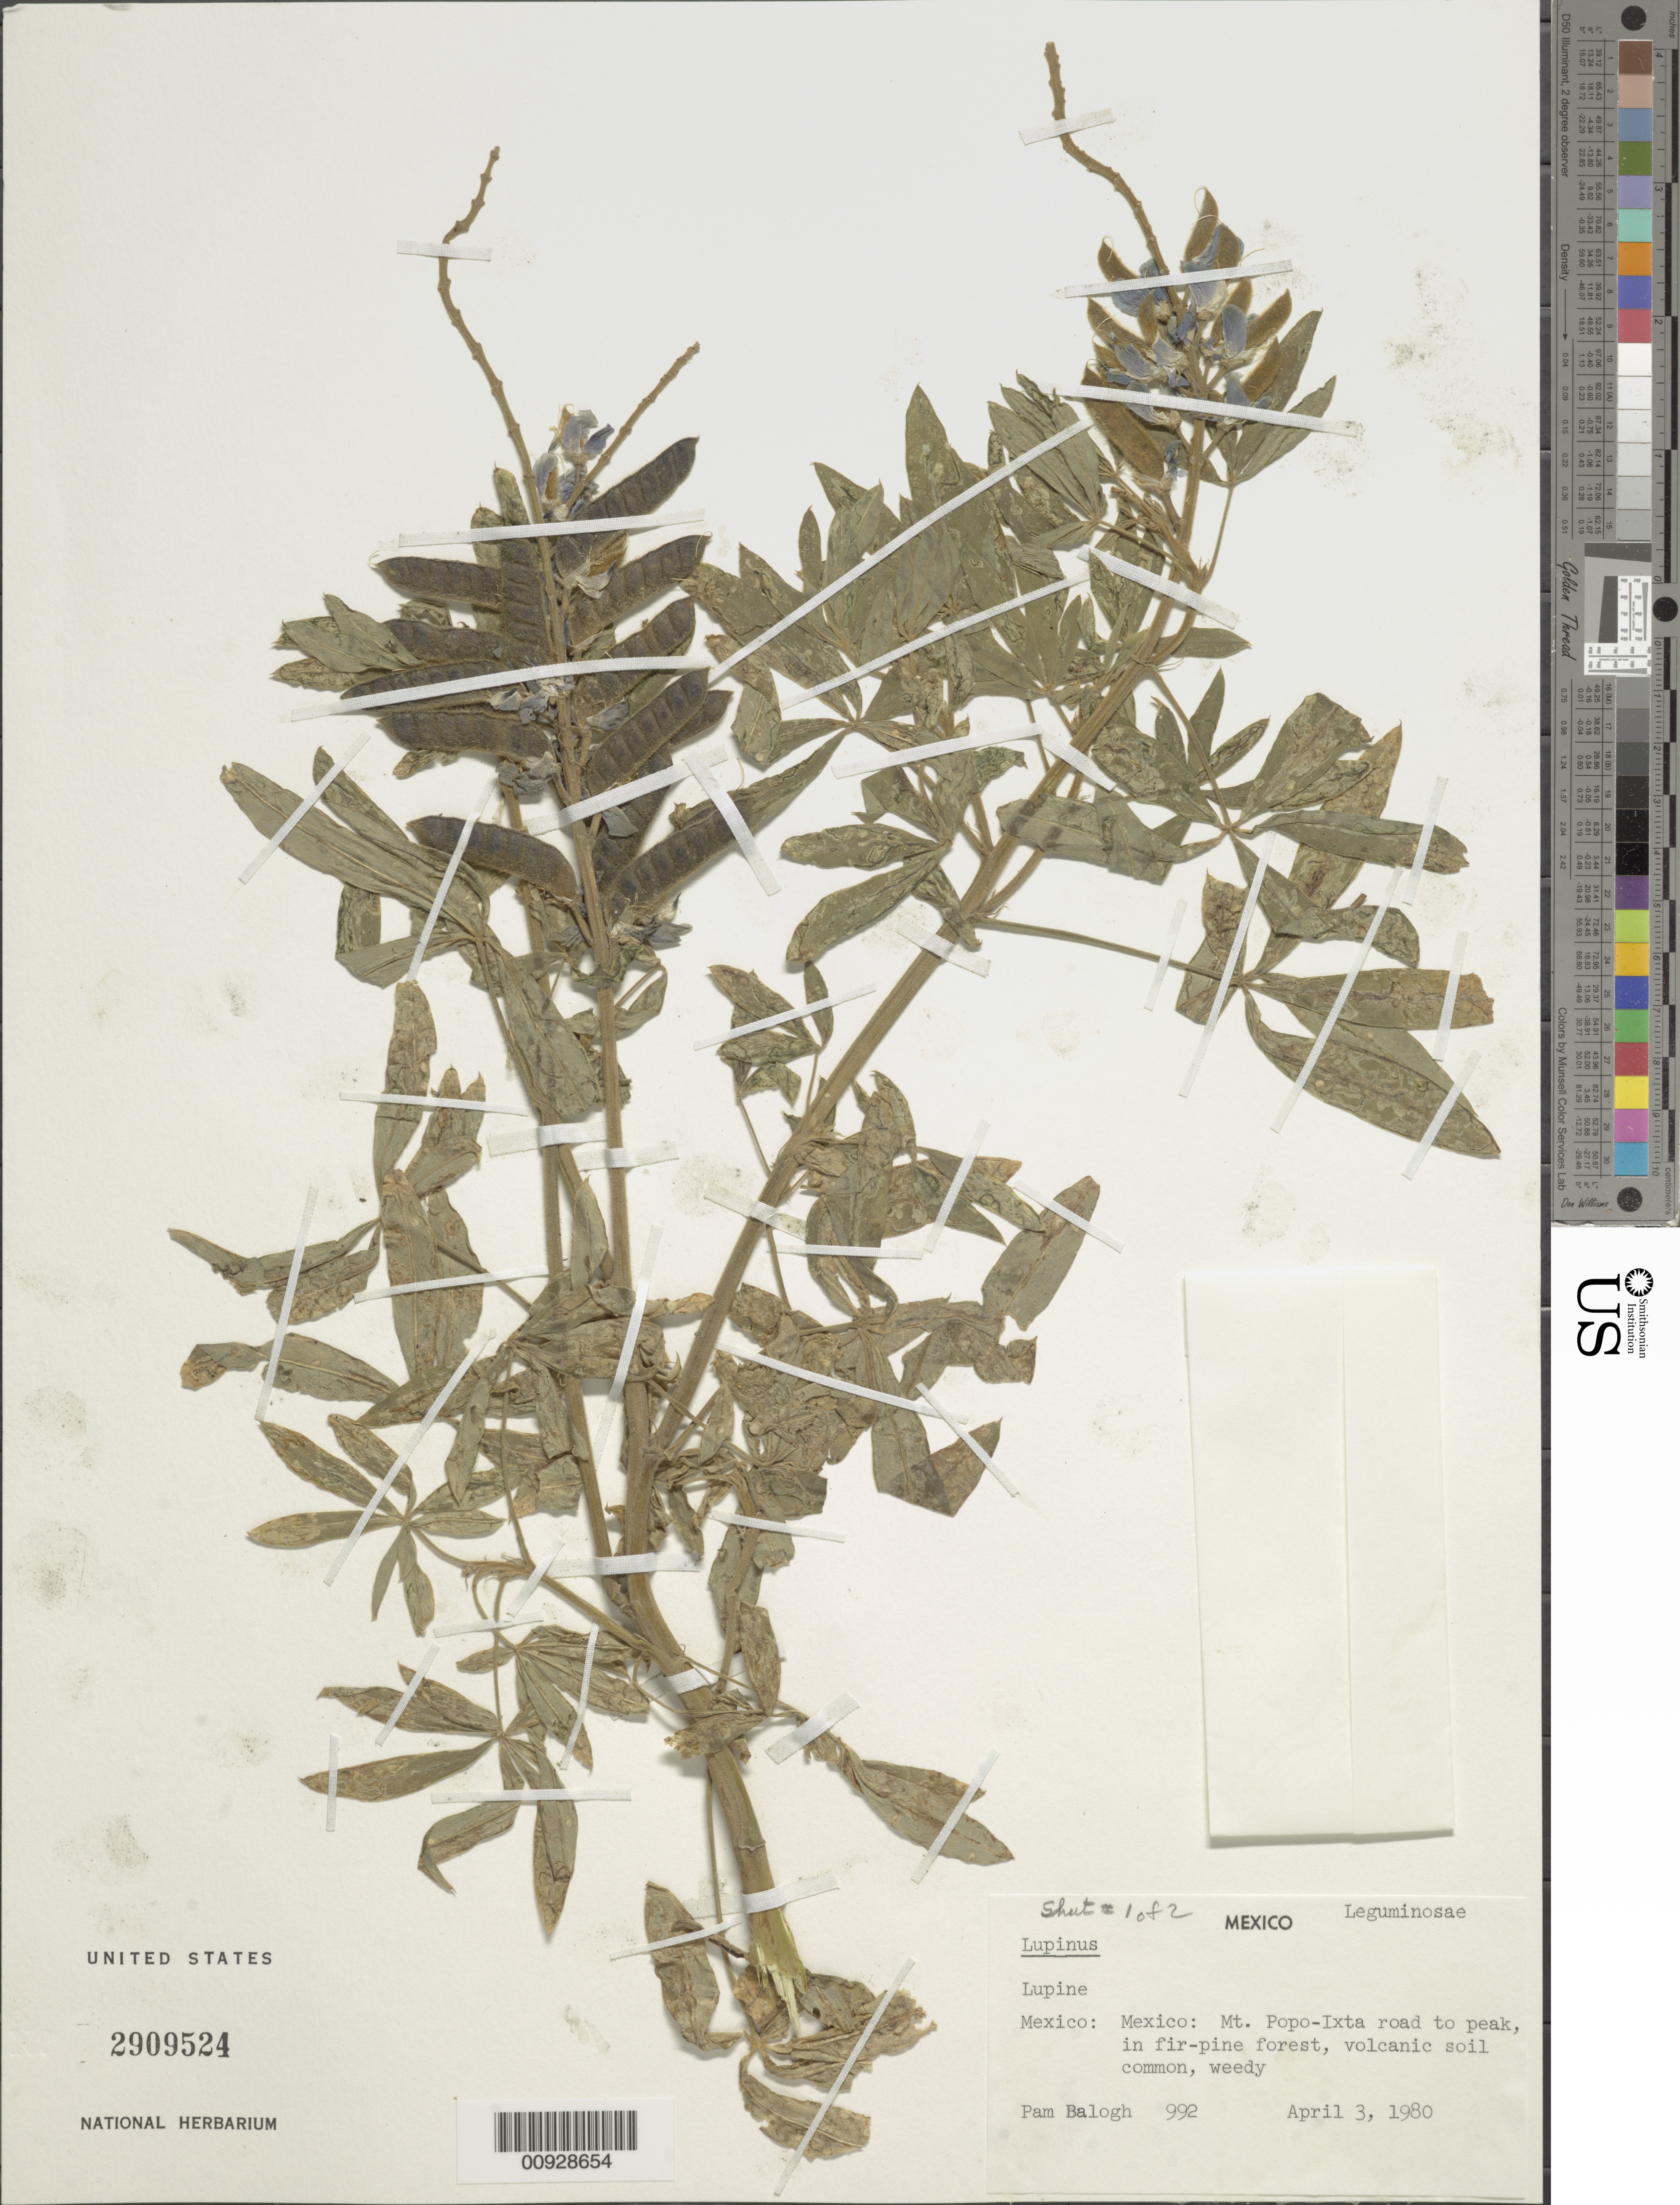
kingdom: Plantae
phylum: Tracheophyta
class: Magnoliopsida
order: Fabales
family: Fabaceae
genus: Lupinus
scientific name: Lupinus sp.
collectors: P. Balogh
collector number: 992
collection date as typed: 03 Apr 1980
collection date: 1980-04-03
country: Mexico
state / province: México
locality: Mt. Popo-Ixta road to peak.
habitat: In fir-pine forest, volcanic soil.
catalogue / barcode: US 2909524